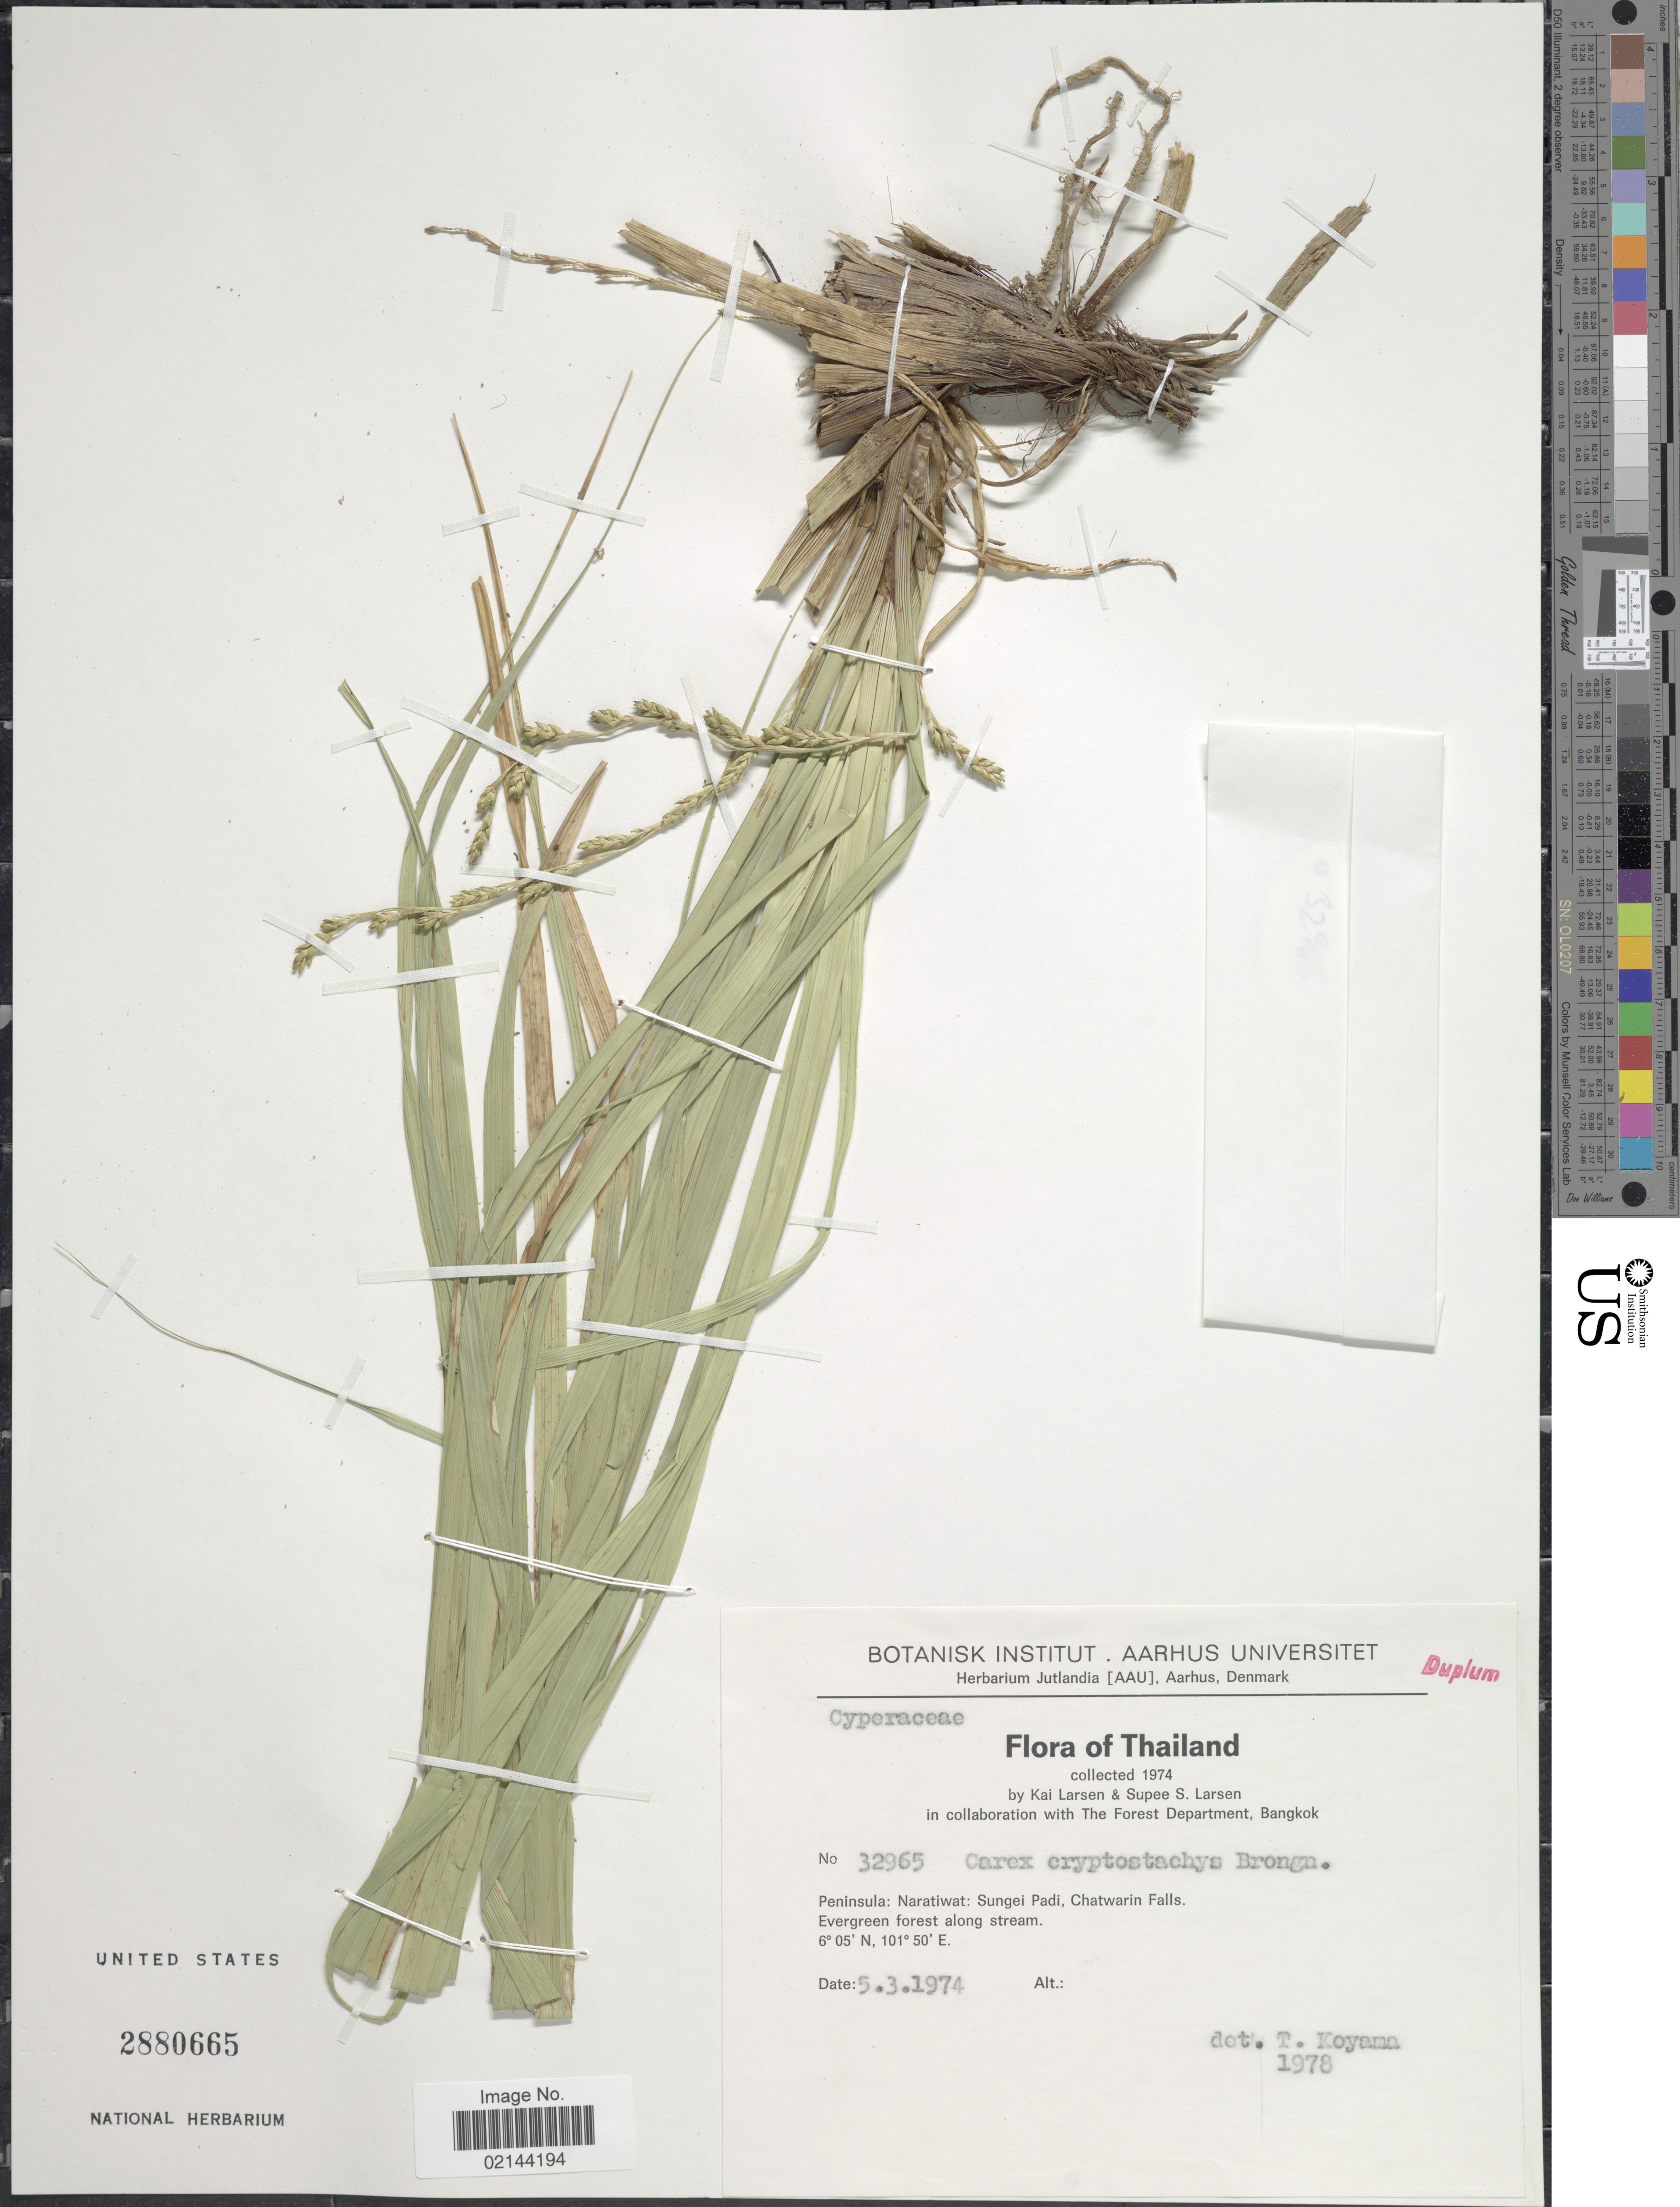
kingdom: Plantae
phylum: Tracheophyta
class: Liliopsida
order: Poales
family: Cyperaceae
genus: Carex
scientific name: Carex cryptostachys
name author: Brongn.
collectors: K. Larsen & S. Larsen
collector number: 32965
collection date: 1974-03-05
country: Thailand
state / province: Narathiwat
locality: Peninsula, Naratiwat: Sungei Padi, Chatwarin Falls, Evergreen forest along stream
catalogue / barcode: US 2880665